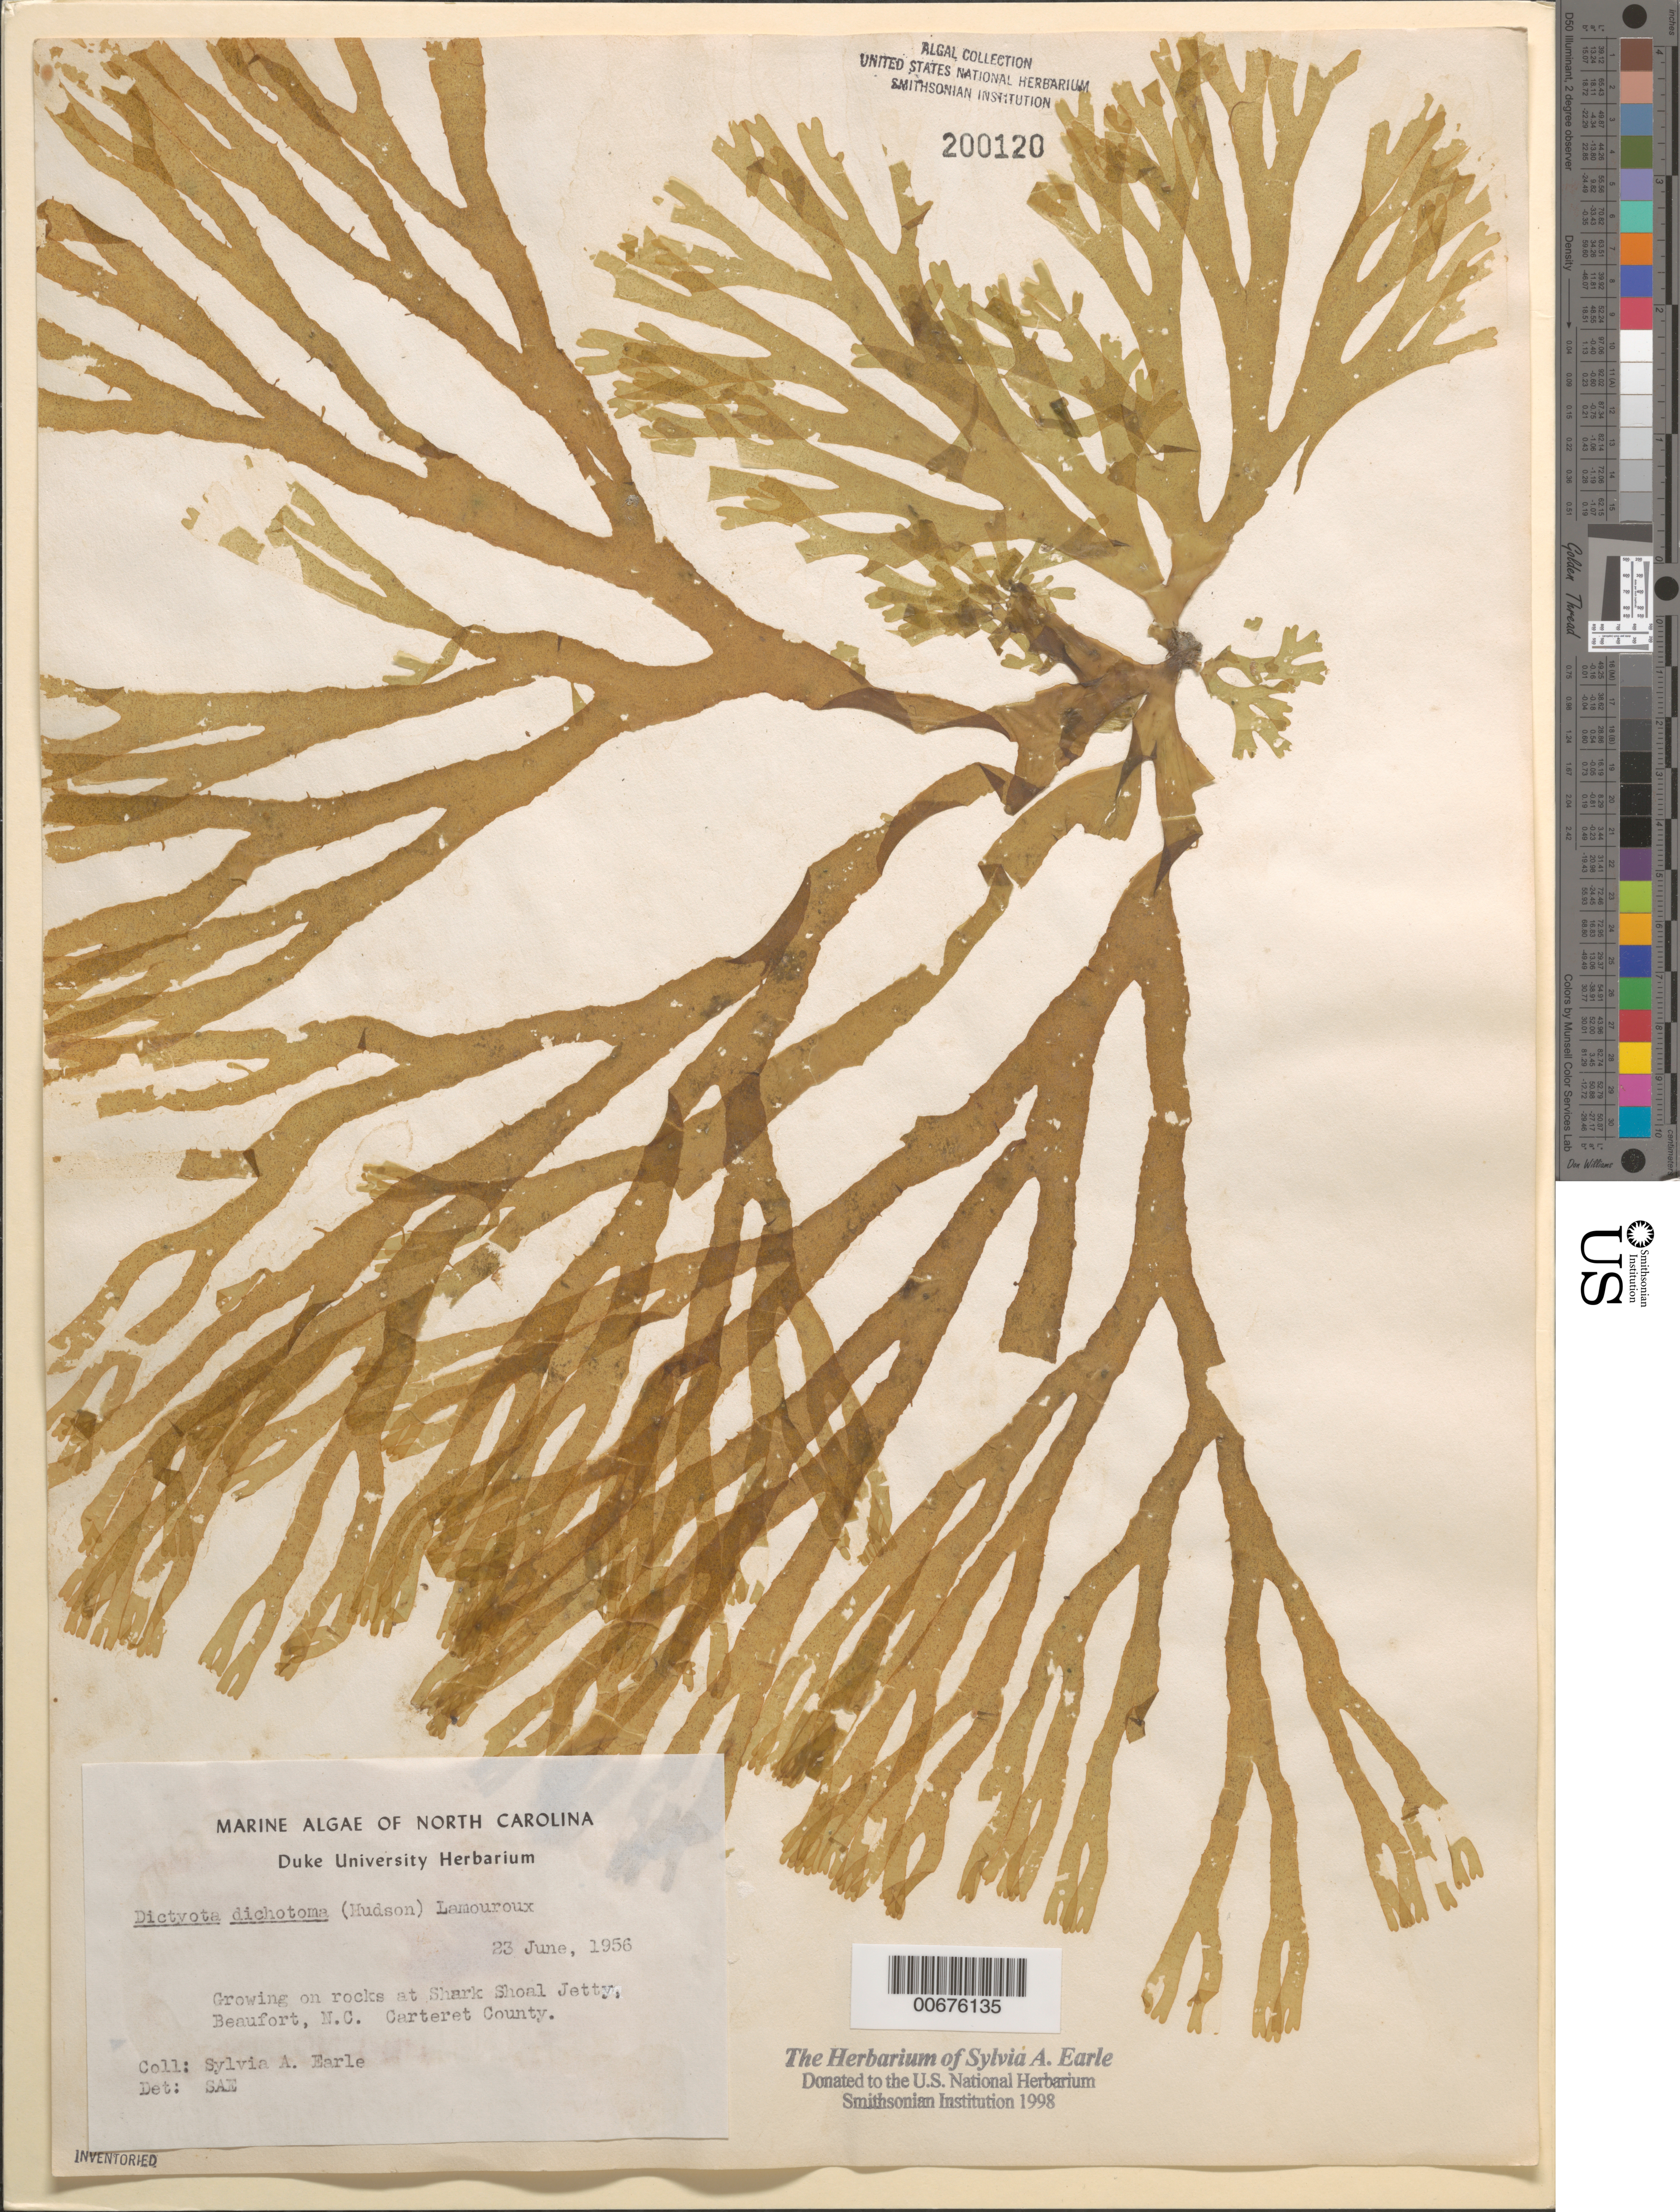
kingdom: Chromista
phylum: Ochrophyta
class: Phaeophyceae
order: Dictyotales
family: Dictyotaceae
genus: Dictyota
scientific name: Dictyota dichotoma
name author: (Huds.) J.V.Lamouroux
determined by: Earle, S. A.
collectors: S. A. Earle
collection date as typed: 23 Jun 1956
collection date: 1956-06-23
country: United States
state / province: North Carolina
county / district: Carteret County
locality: Shark Shoal jetty, Beaufort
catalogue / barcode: US 200120